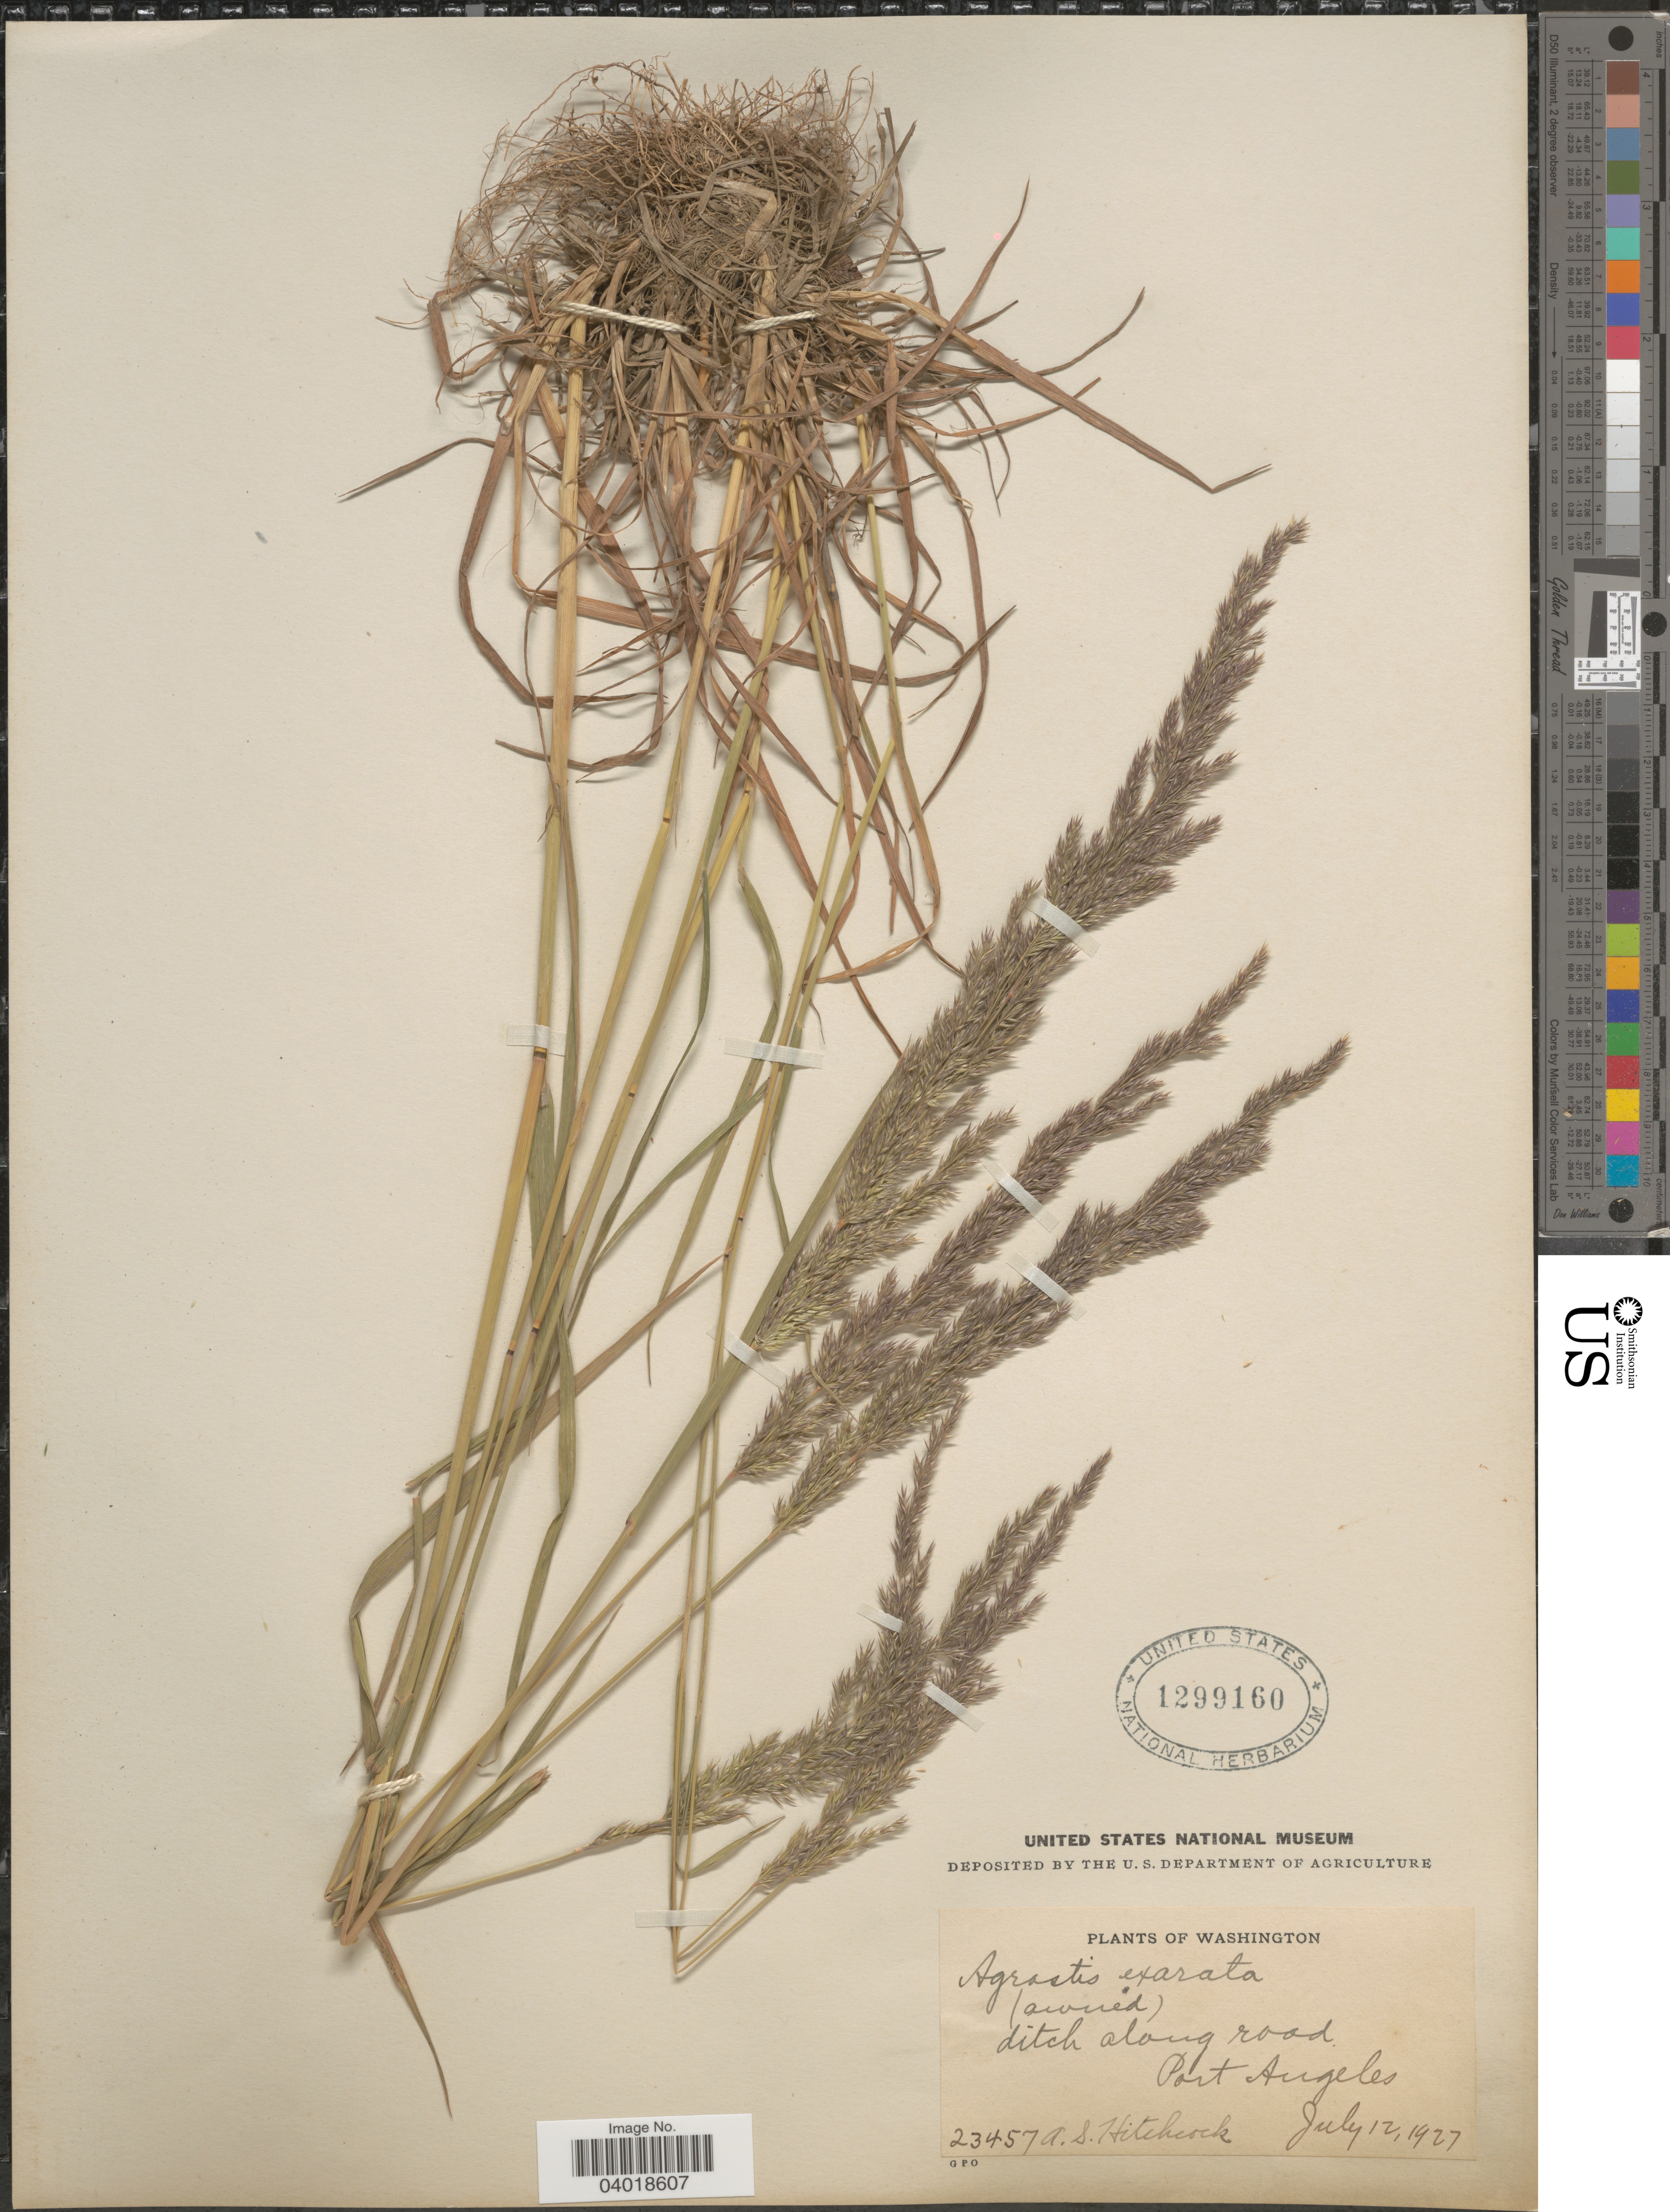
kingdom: Plantae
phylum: Tracheophyta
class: Liliopsida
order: Poales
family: Poaceae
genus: Agrostis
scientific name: Agrostis exarata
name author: Trin.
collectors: A. S. Hitchcock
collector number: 2345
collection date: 1927-07-12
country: United States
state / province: Washington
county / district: Clallam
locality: Ditch along road. Port Angeles.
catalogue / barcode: US 1299160